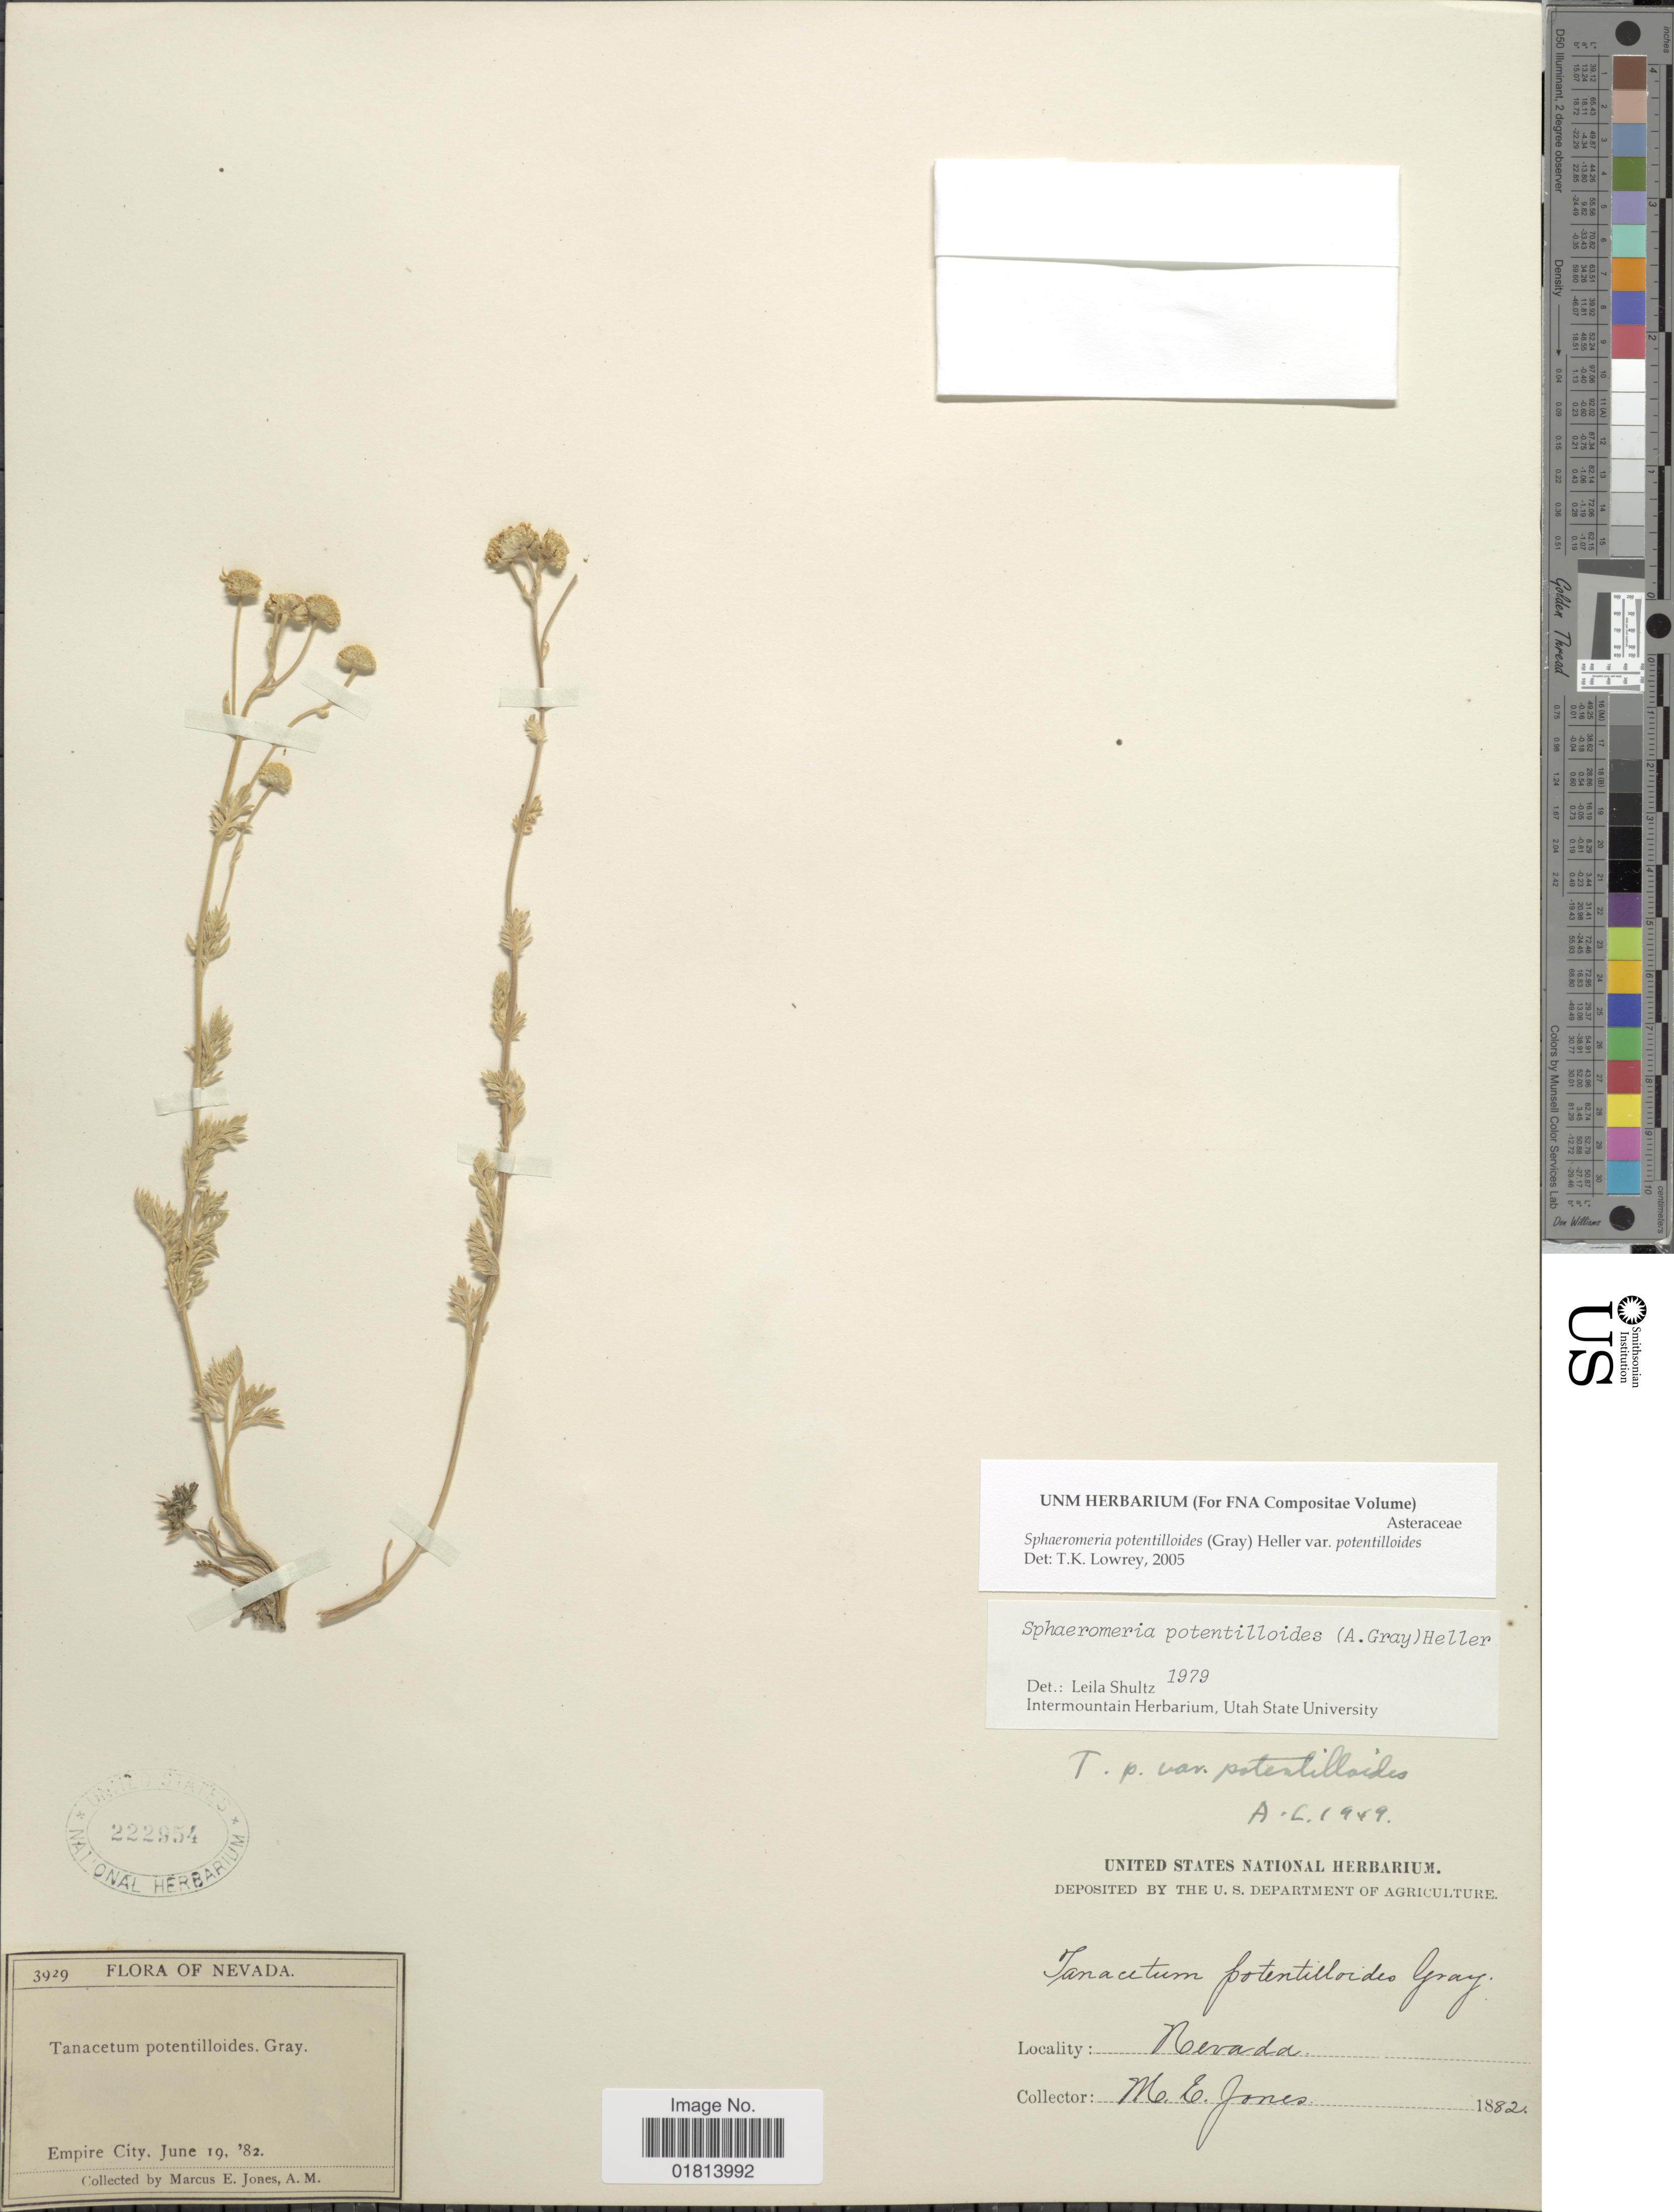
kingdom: Plantae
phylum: Tracheophyta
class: Magnoliopsida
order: Asterales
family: Asteraceae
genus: Sphaeromeria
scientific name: Sphaeromeria potentilloides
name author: (A. Gray) A. Heller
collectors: M. E. Jones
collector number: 3929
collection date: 1882-06-19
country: United States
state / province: Nevada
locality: Empire City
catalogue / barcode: US 222954